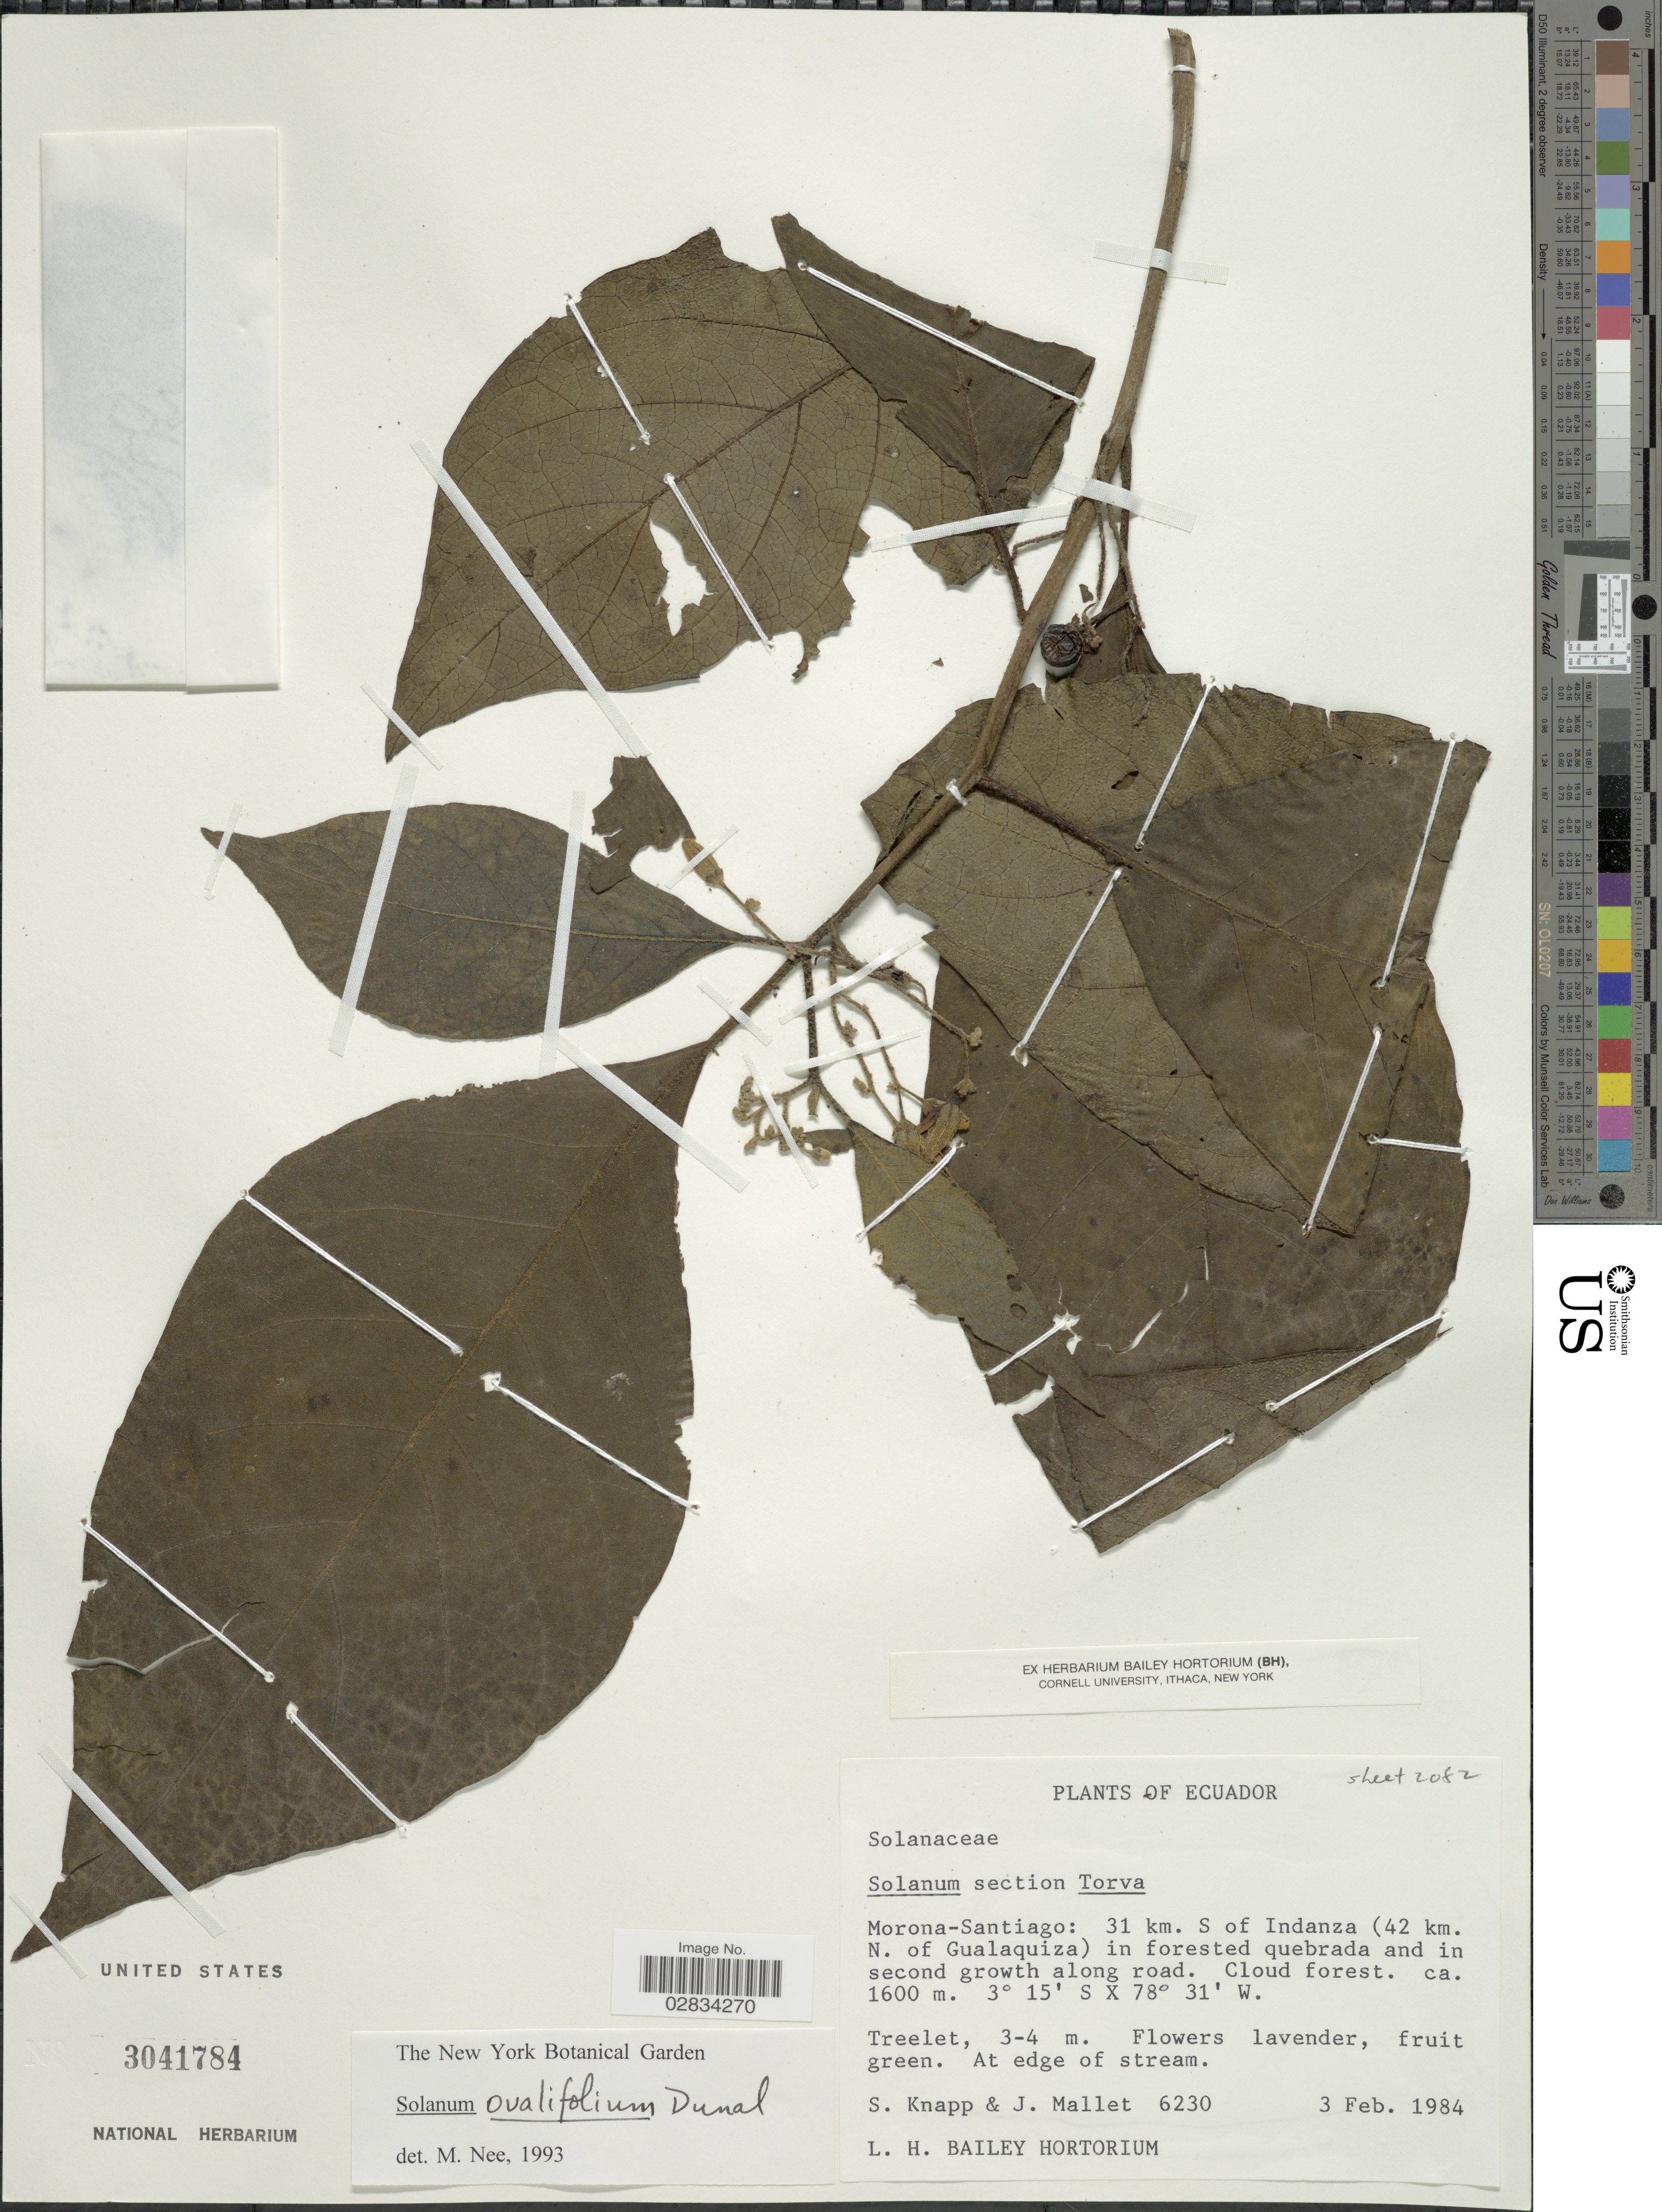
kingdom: Plantae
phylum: Tracheophyta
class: Magnoliopsida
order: Solanales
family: Solanaceae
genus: Solanum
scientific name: Solanum ovalifolium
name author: Dunal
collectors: S. Knapp & J. Mallet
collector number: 6230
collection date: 1984-02-03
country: Ecuador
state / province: Morona-Santiago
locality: Morona-Santiago: 31 km. S of Indanza (42 km. N. of Gualaquiza) in forested quebrada and in second growth along road.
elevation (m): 1600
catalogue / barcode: US 3041784